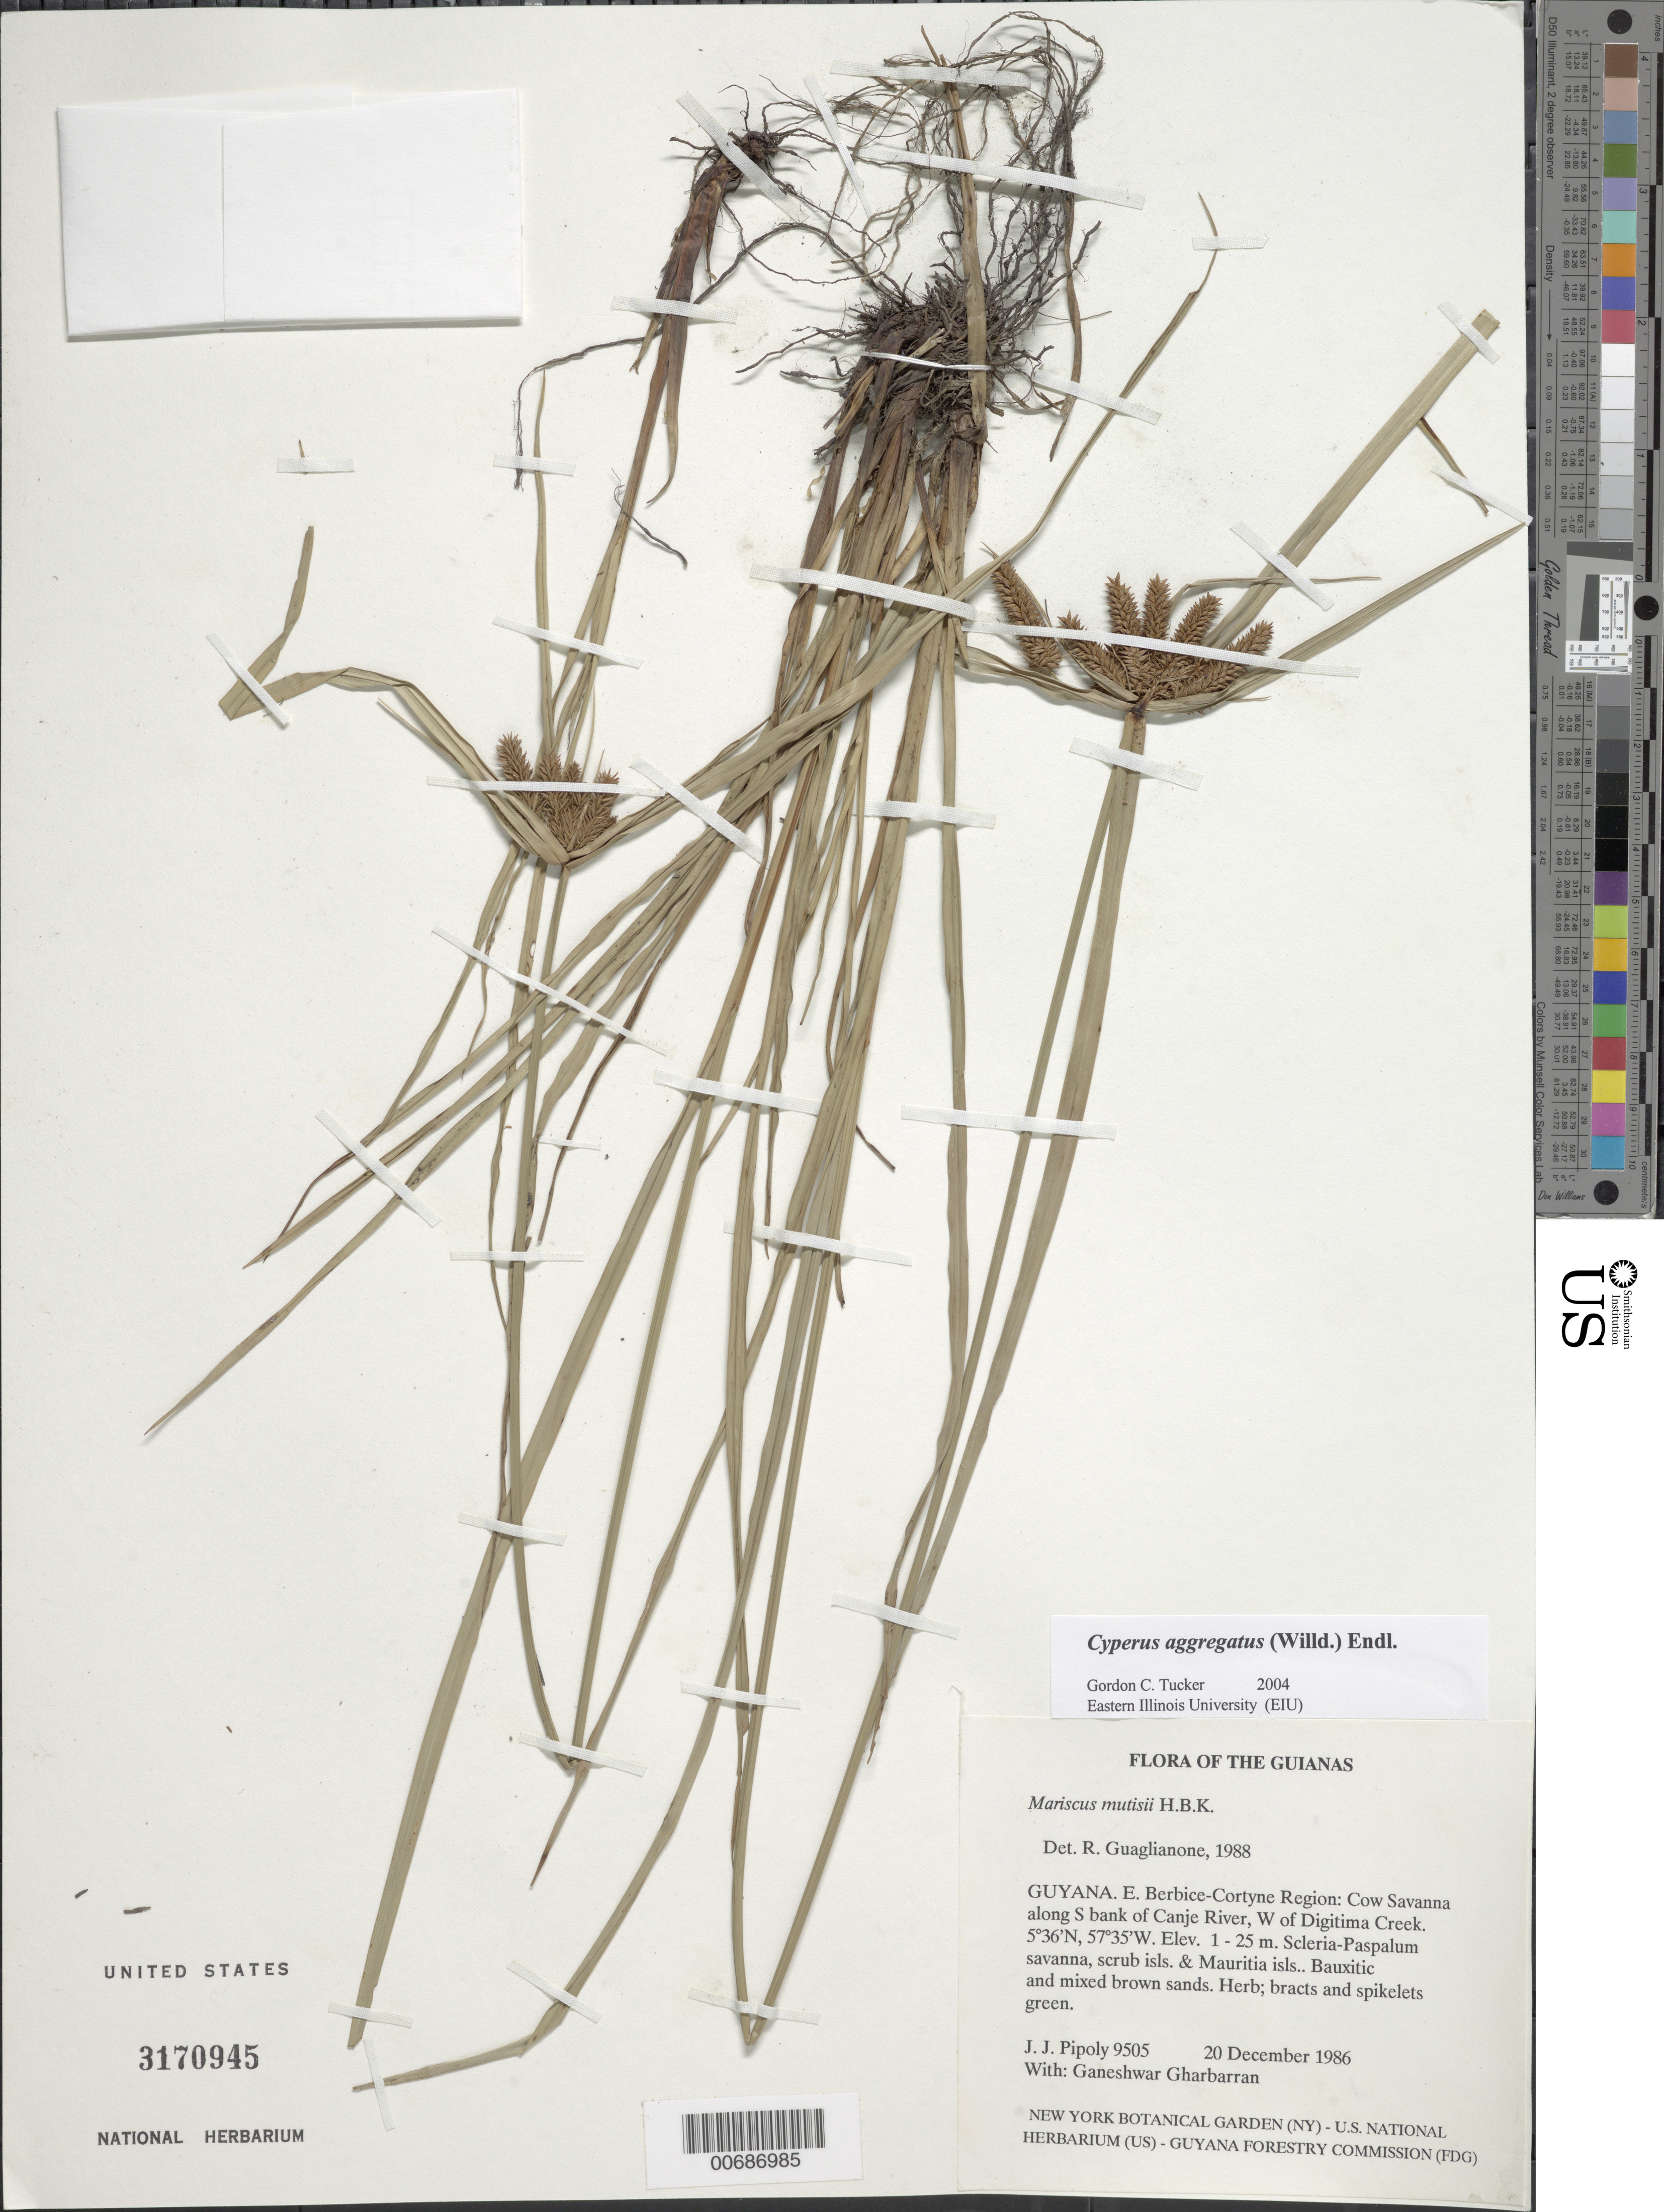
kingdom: Plantae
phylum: Tracheophyta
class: Liliopsida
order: Poales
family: Cyperaceae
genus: Cyperus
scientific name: Cyperus aggregatus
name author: (Willd.) Endl.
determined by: Tucker, G. C.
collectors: J. J. Pipoly & G. Gharbarran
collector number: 9505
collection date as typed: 20 December 1986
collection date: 1986-12-20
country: Guyana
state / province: E. Berbice-Corentyne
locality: Cow savanna, along S bank of Canje River, W of Digitima Creek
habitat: Scleria-Paspalum savanna, scrub isls. & Mauritia isls. Bauxitic and mixed brown sands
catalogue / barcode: US 3170945